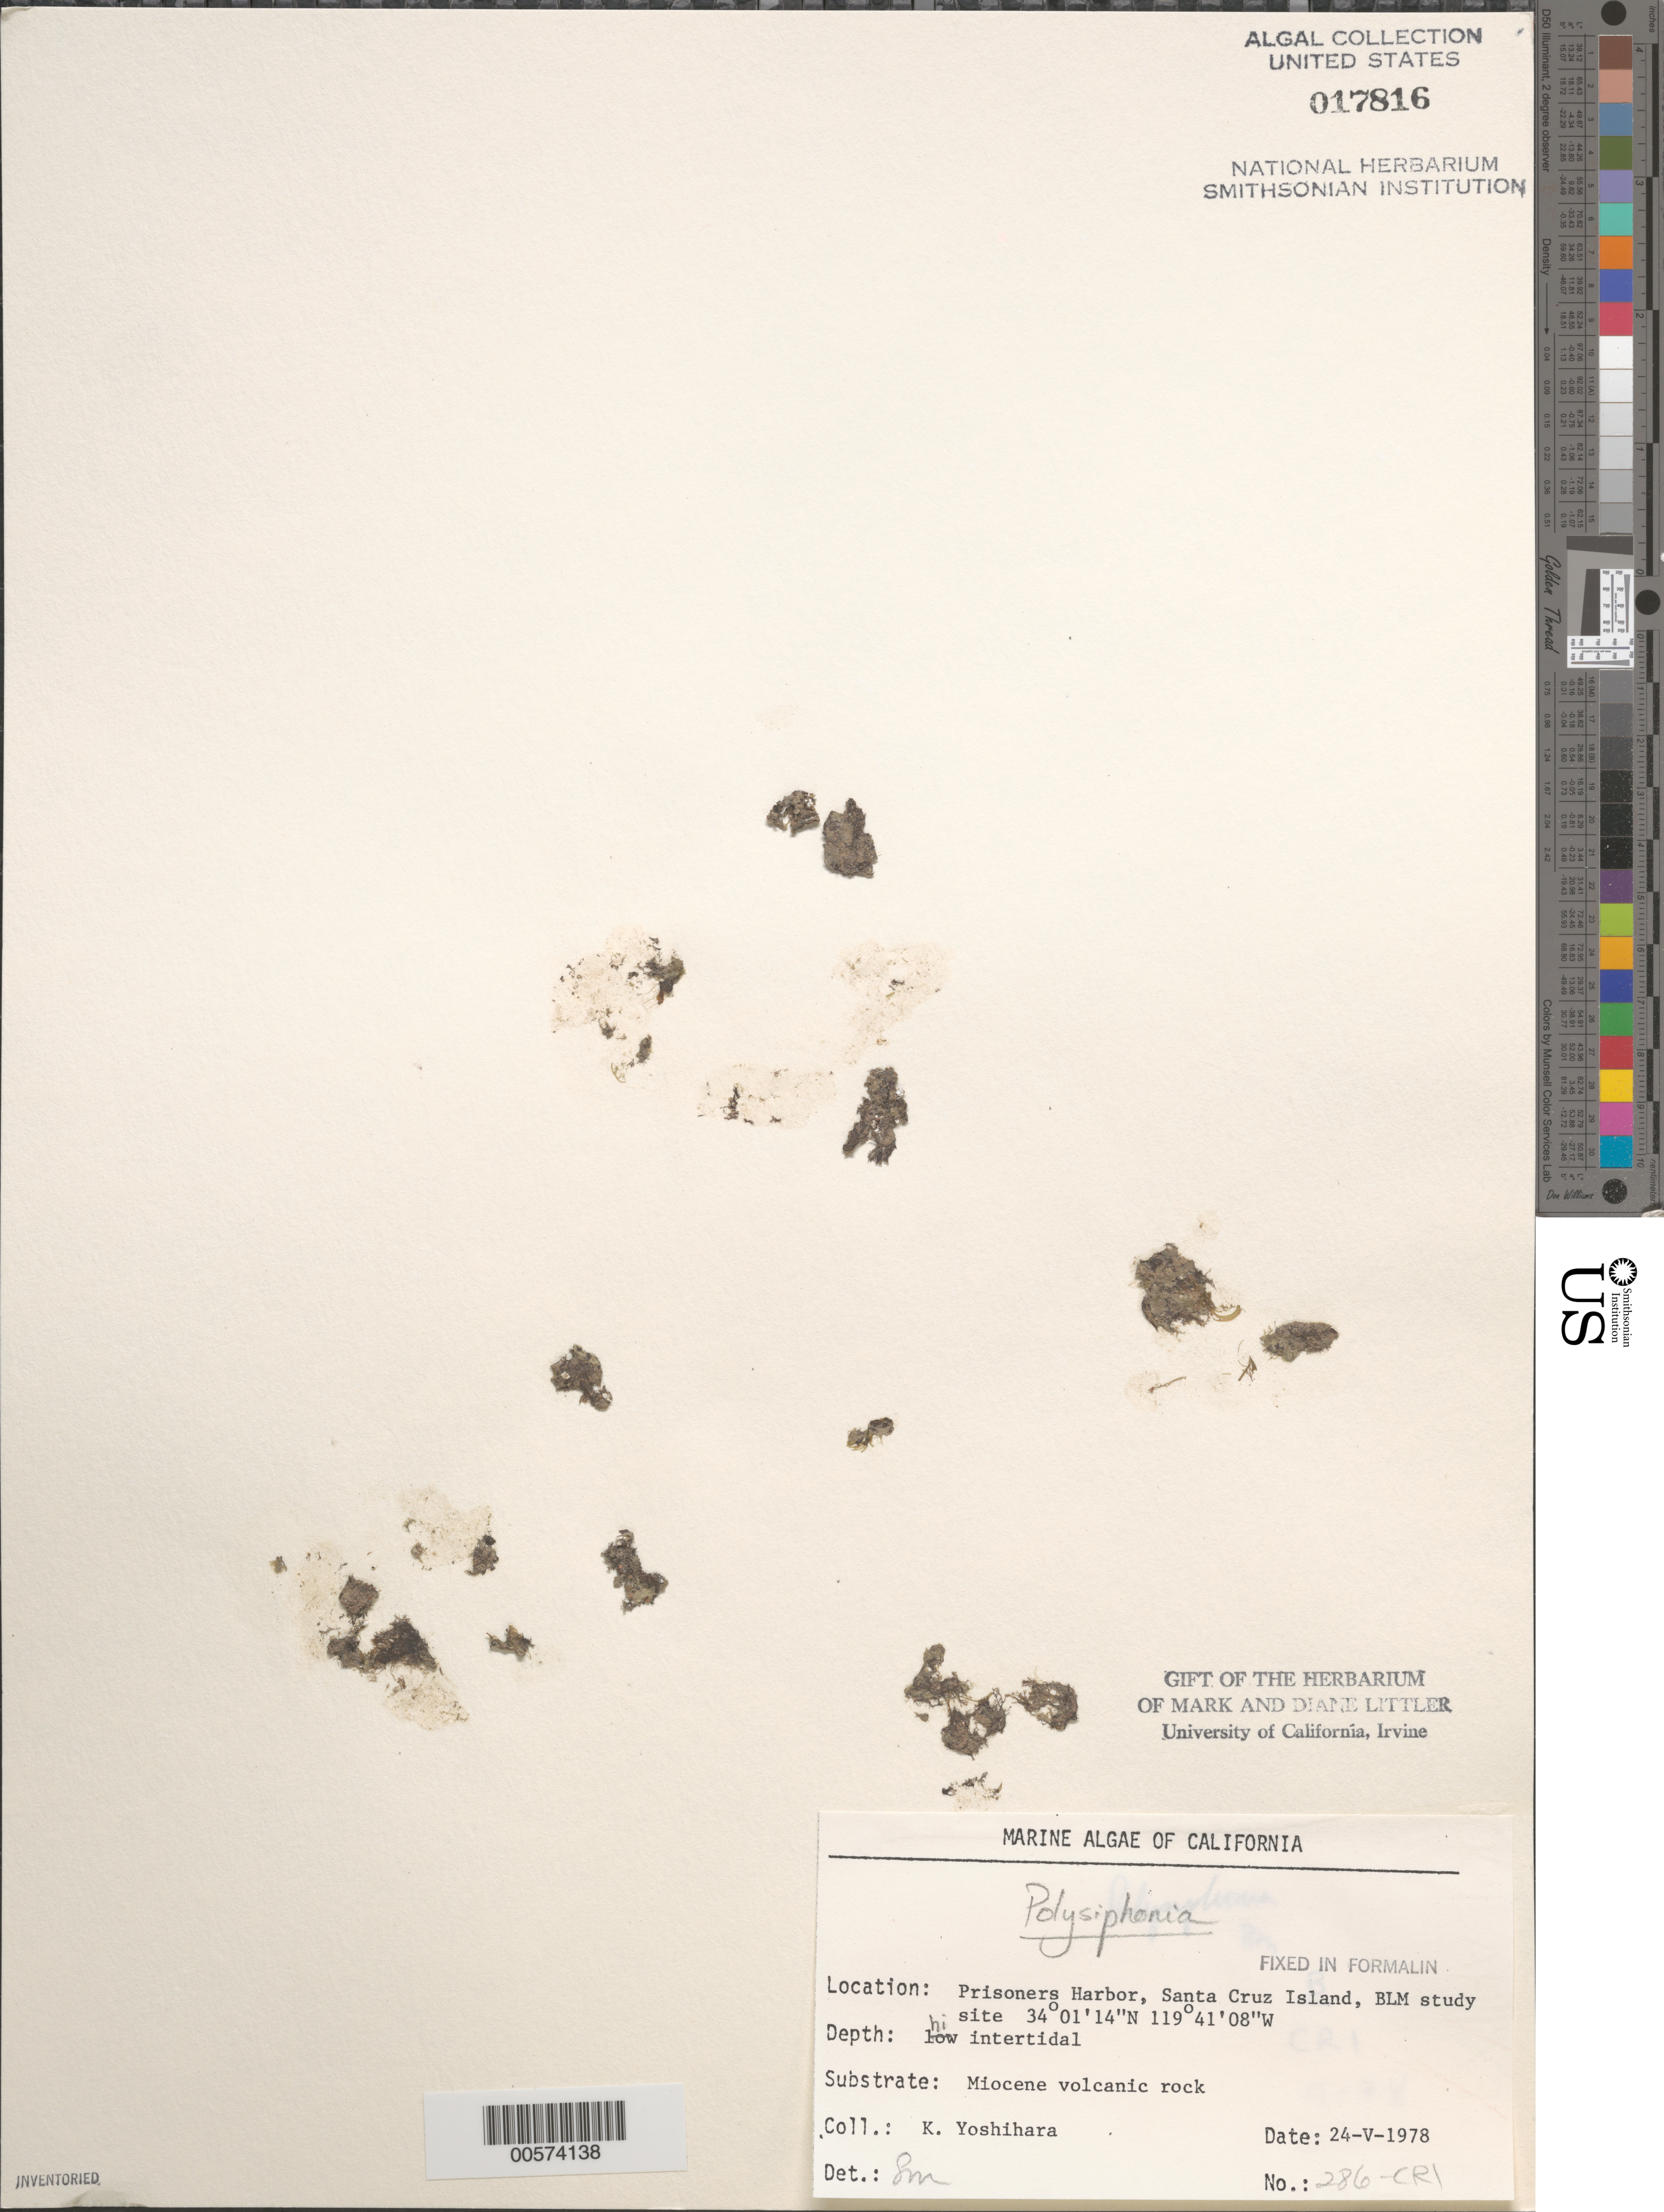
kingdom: Plantae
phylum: Rhodophyta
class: Florideophyceae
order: Ceramiales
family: Rhodomelaceae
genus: Polysiphonia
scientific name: Polysiphonia sp.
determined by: Murray, S. N.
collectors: K. Yoshihara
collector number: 286-cri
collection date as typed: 24 May 1978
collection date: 1978-05-24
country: United States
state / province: California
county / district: Santa Barbara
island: Santa Cruz Island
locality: Prisoners Harbor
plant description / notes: BLM-SOCALBIGHT Rocky Intertidal Survey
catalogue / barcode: US 17816